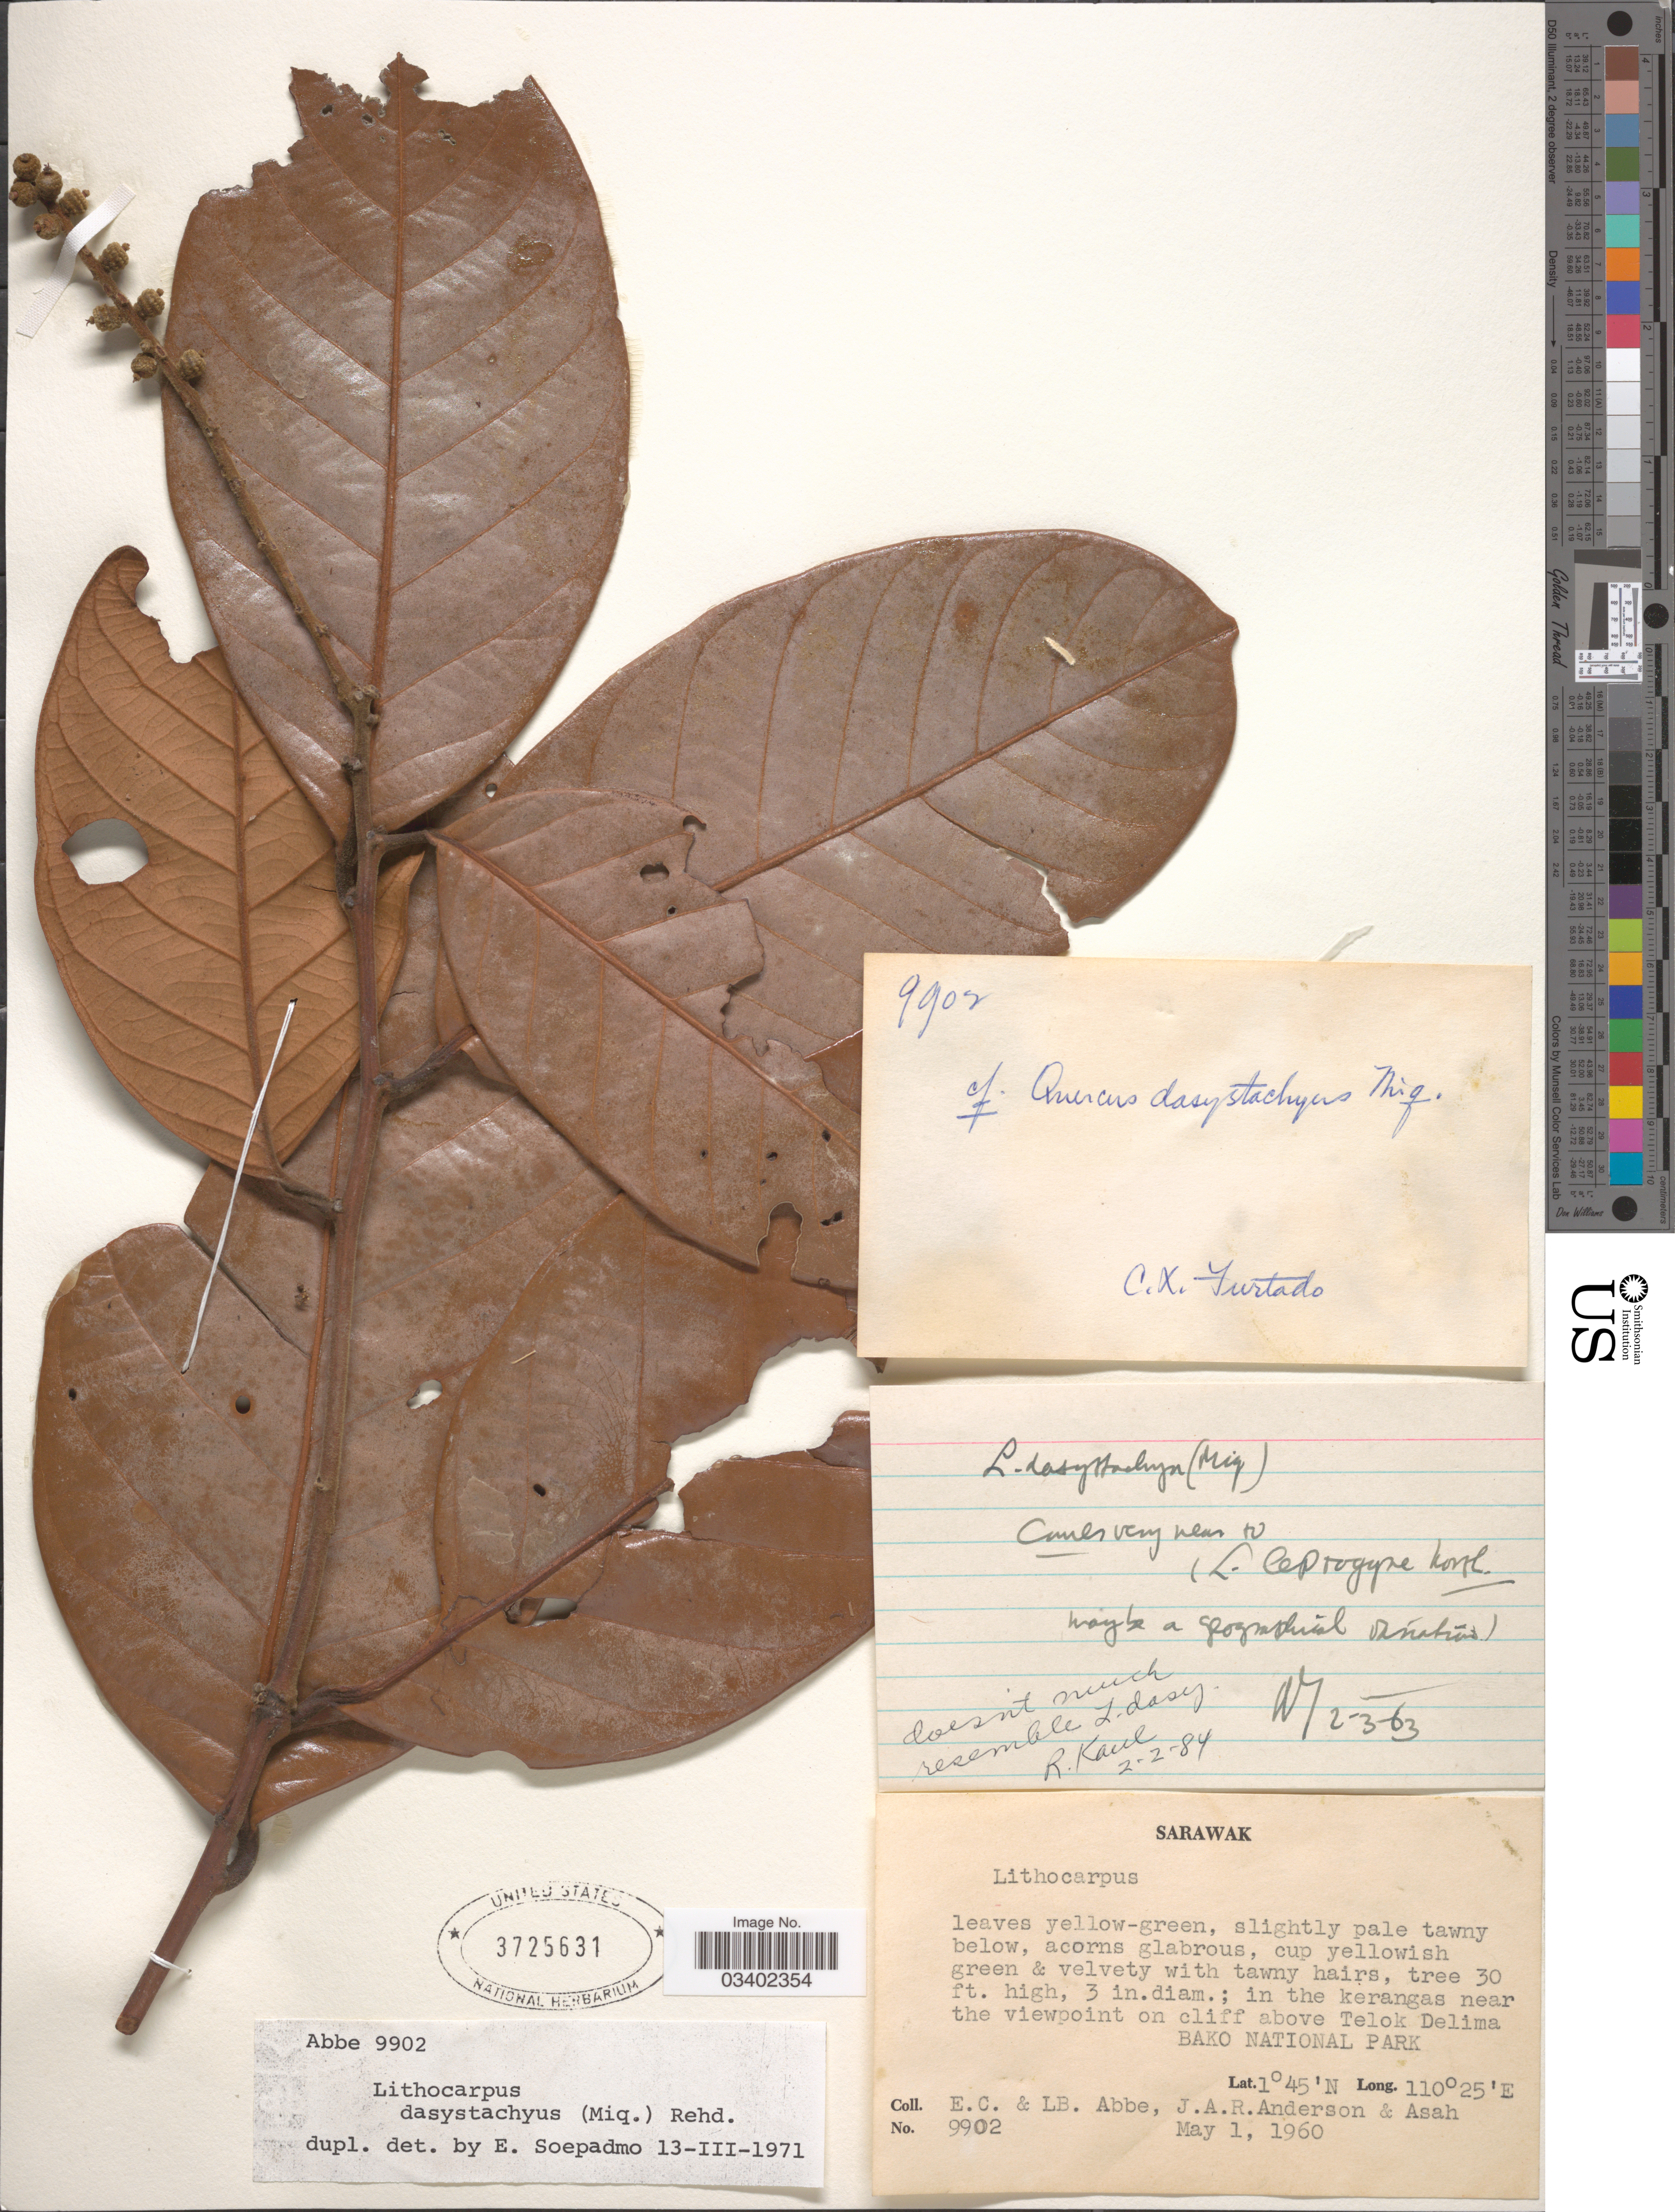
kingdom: Plantae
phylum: Tracheophyta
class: Magnoliopsida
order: Fagales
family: Fagaceae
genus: Lithocarpus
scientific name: Lithocarpus dasystachyus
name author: (Miq.) Rehder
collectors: E. C. Abbe, L. B. Abbe, J. A. R. Anderson & Asah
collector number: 9902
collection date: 1960-05-01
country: Malaysia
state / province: Sarawak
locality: In the kerangas near the viewpoint on cliff above Telok Delima. Bako National Park.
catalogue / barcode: US 3725631